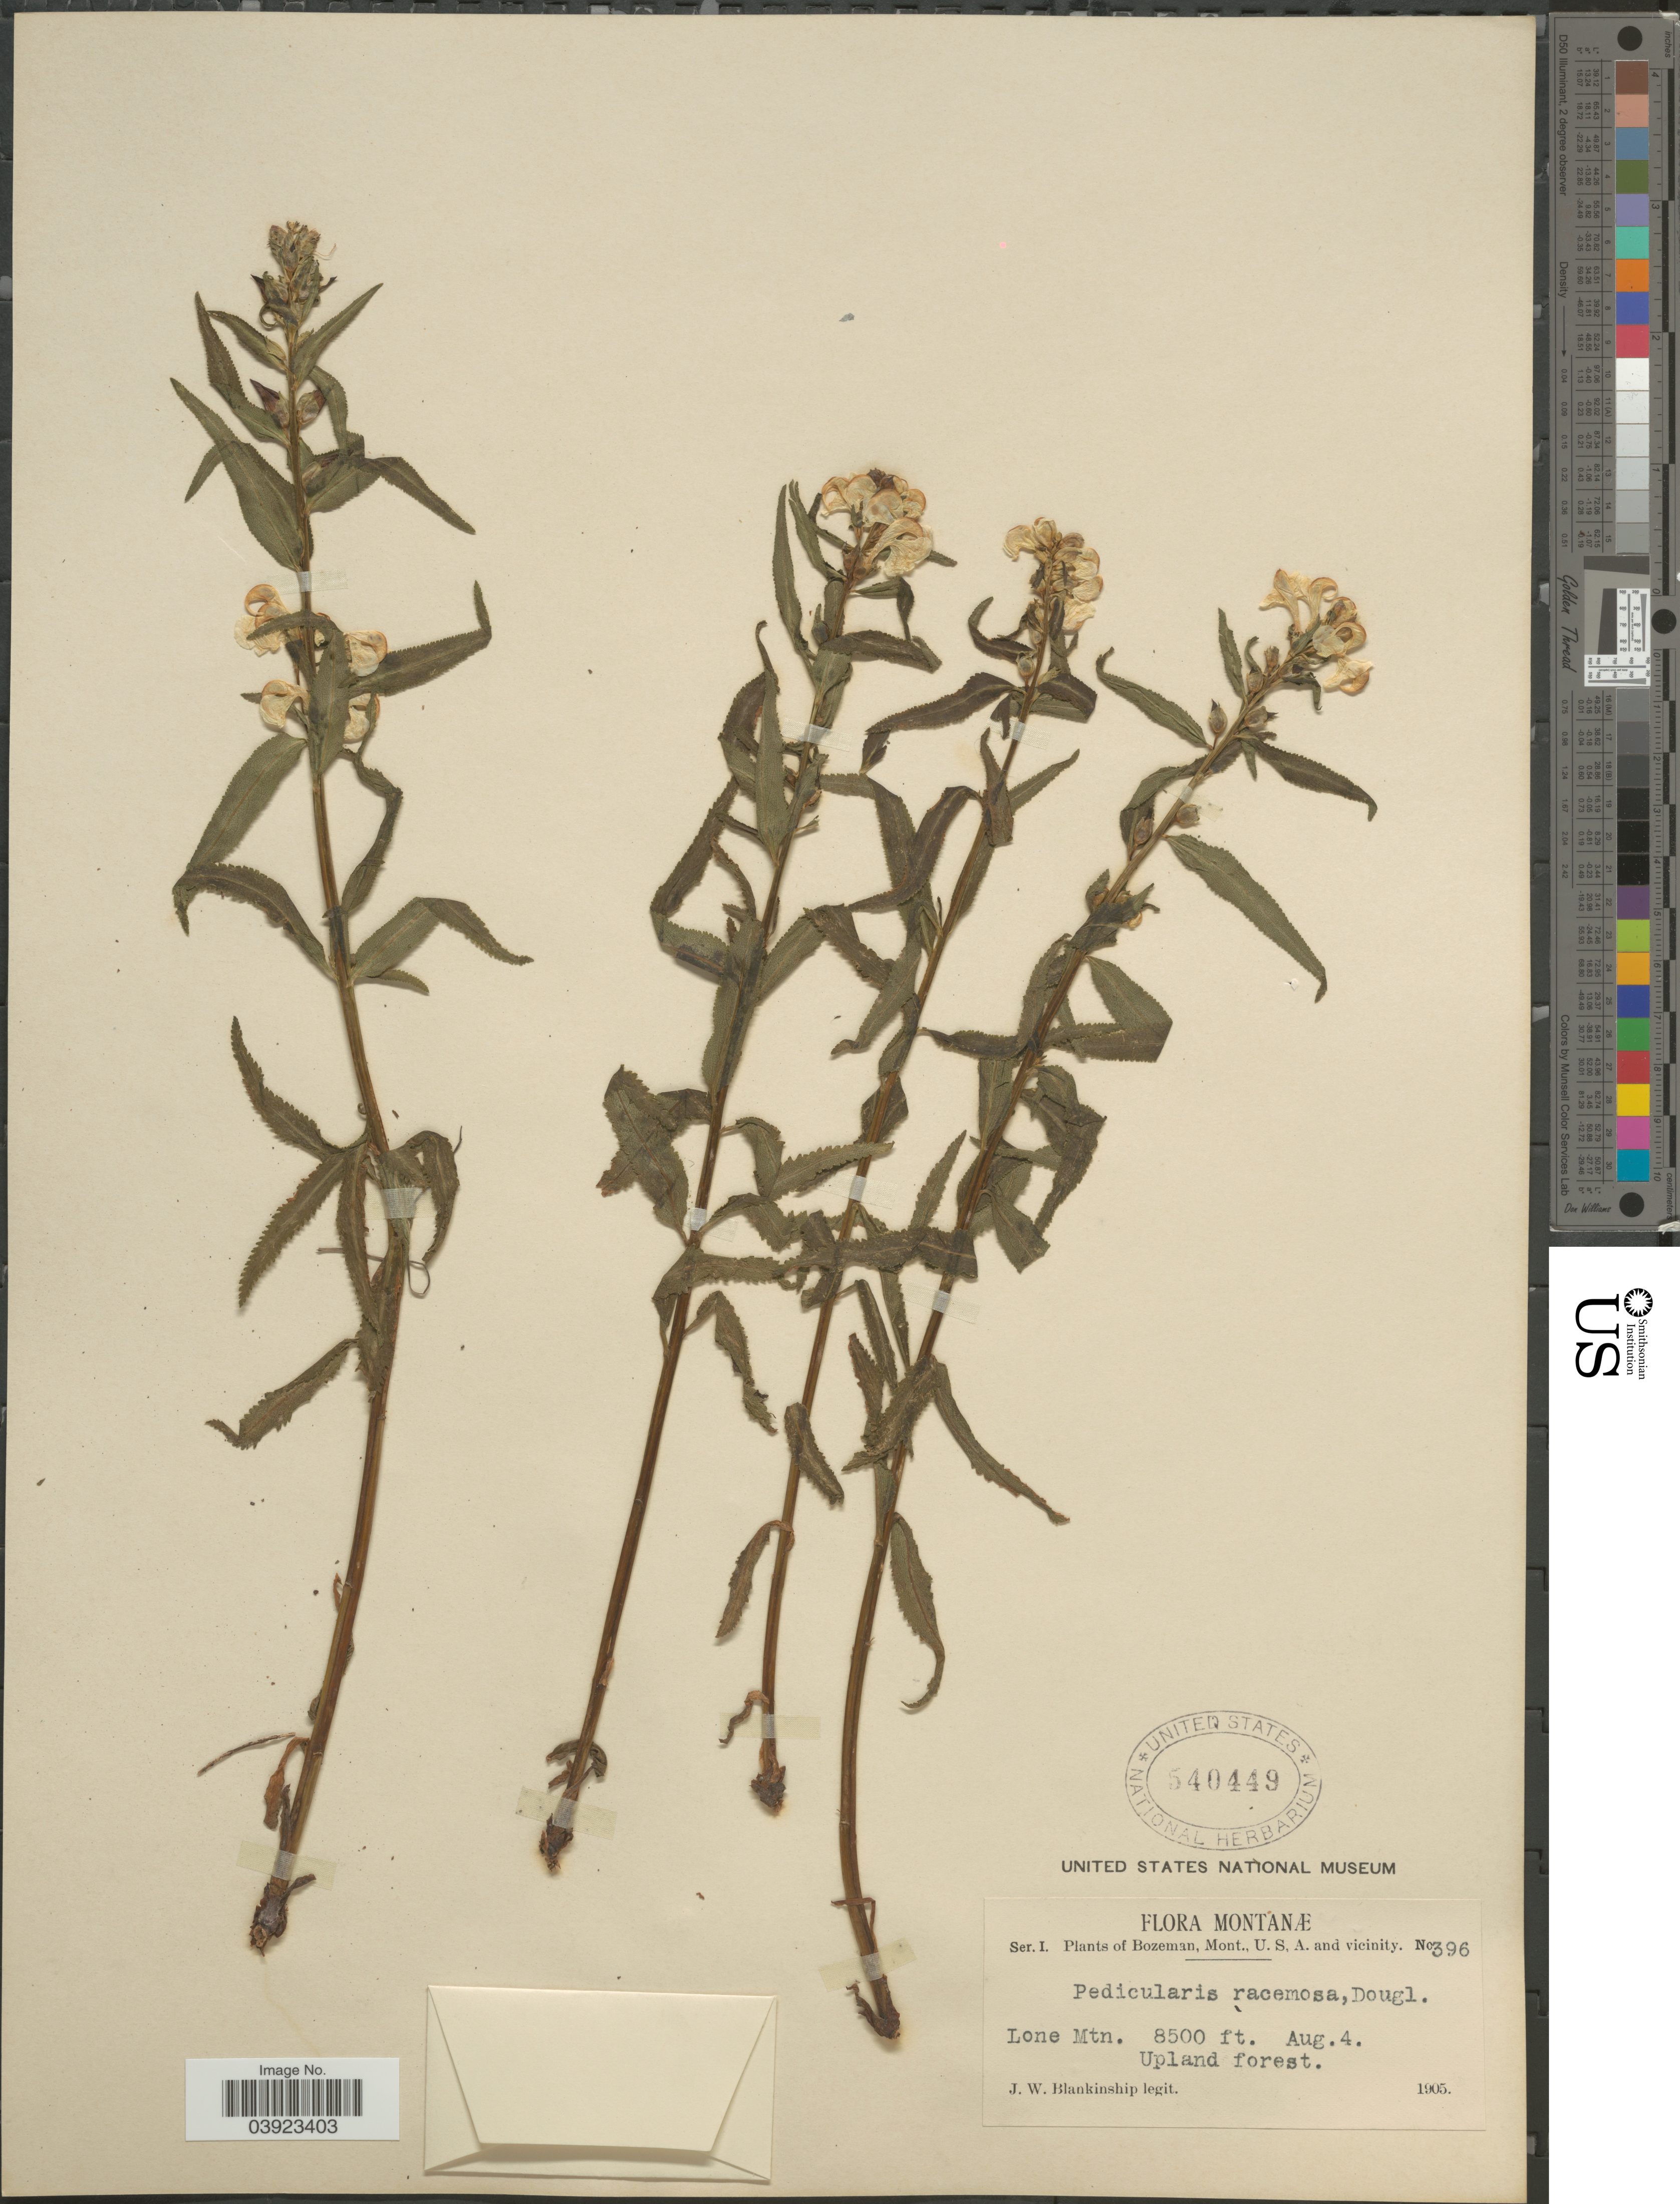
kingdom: Plantae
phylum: Tracheophyta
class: Magnoliopsida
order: Lamiales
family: Orobanchaceae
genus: Pedicularis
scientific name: Pedicularis racemosa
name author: Douglas ex Benth.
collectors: J. W. Blankinship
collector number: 396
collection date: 1905-08-04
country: United States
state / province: Montana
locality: Bozeman and vicinity. Lone Mtn.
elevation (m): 2591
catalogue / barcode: US 540449